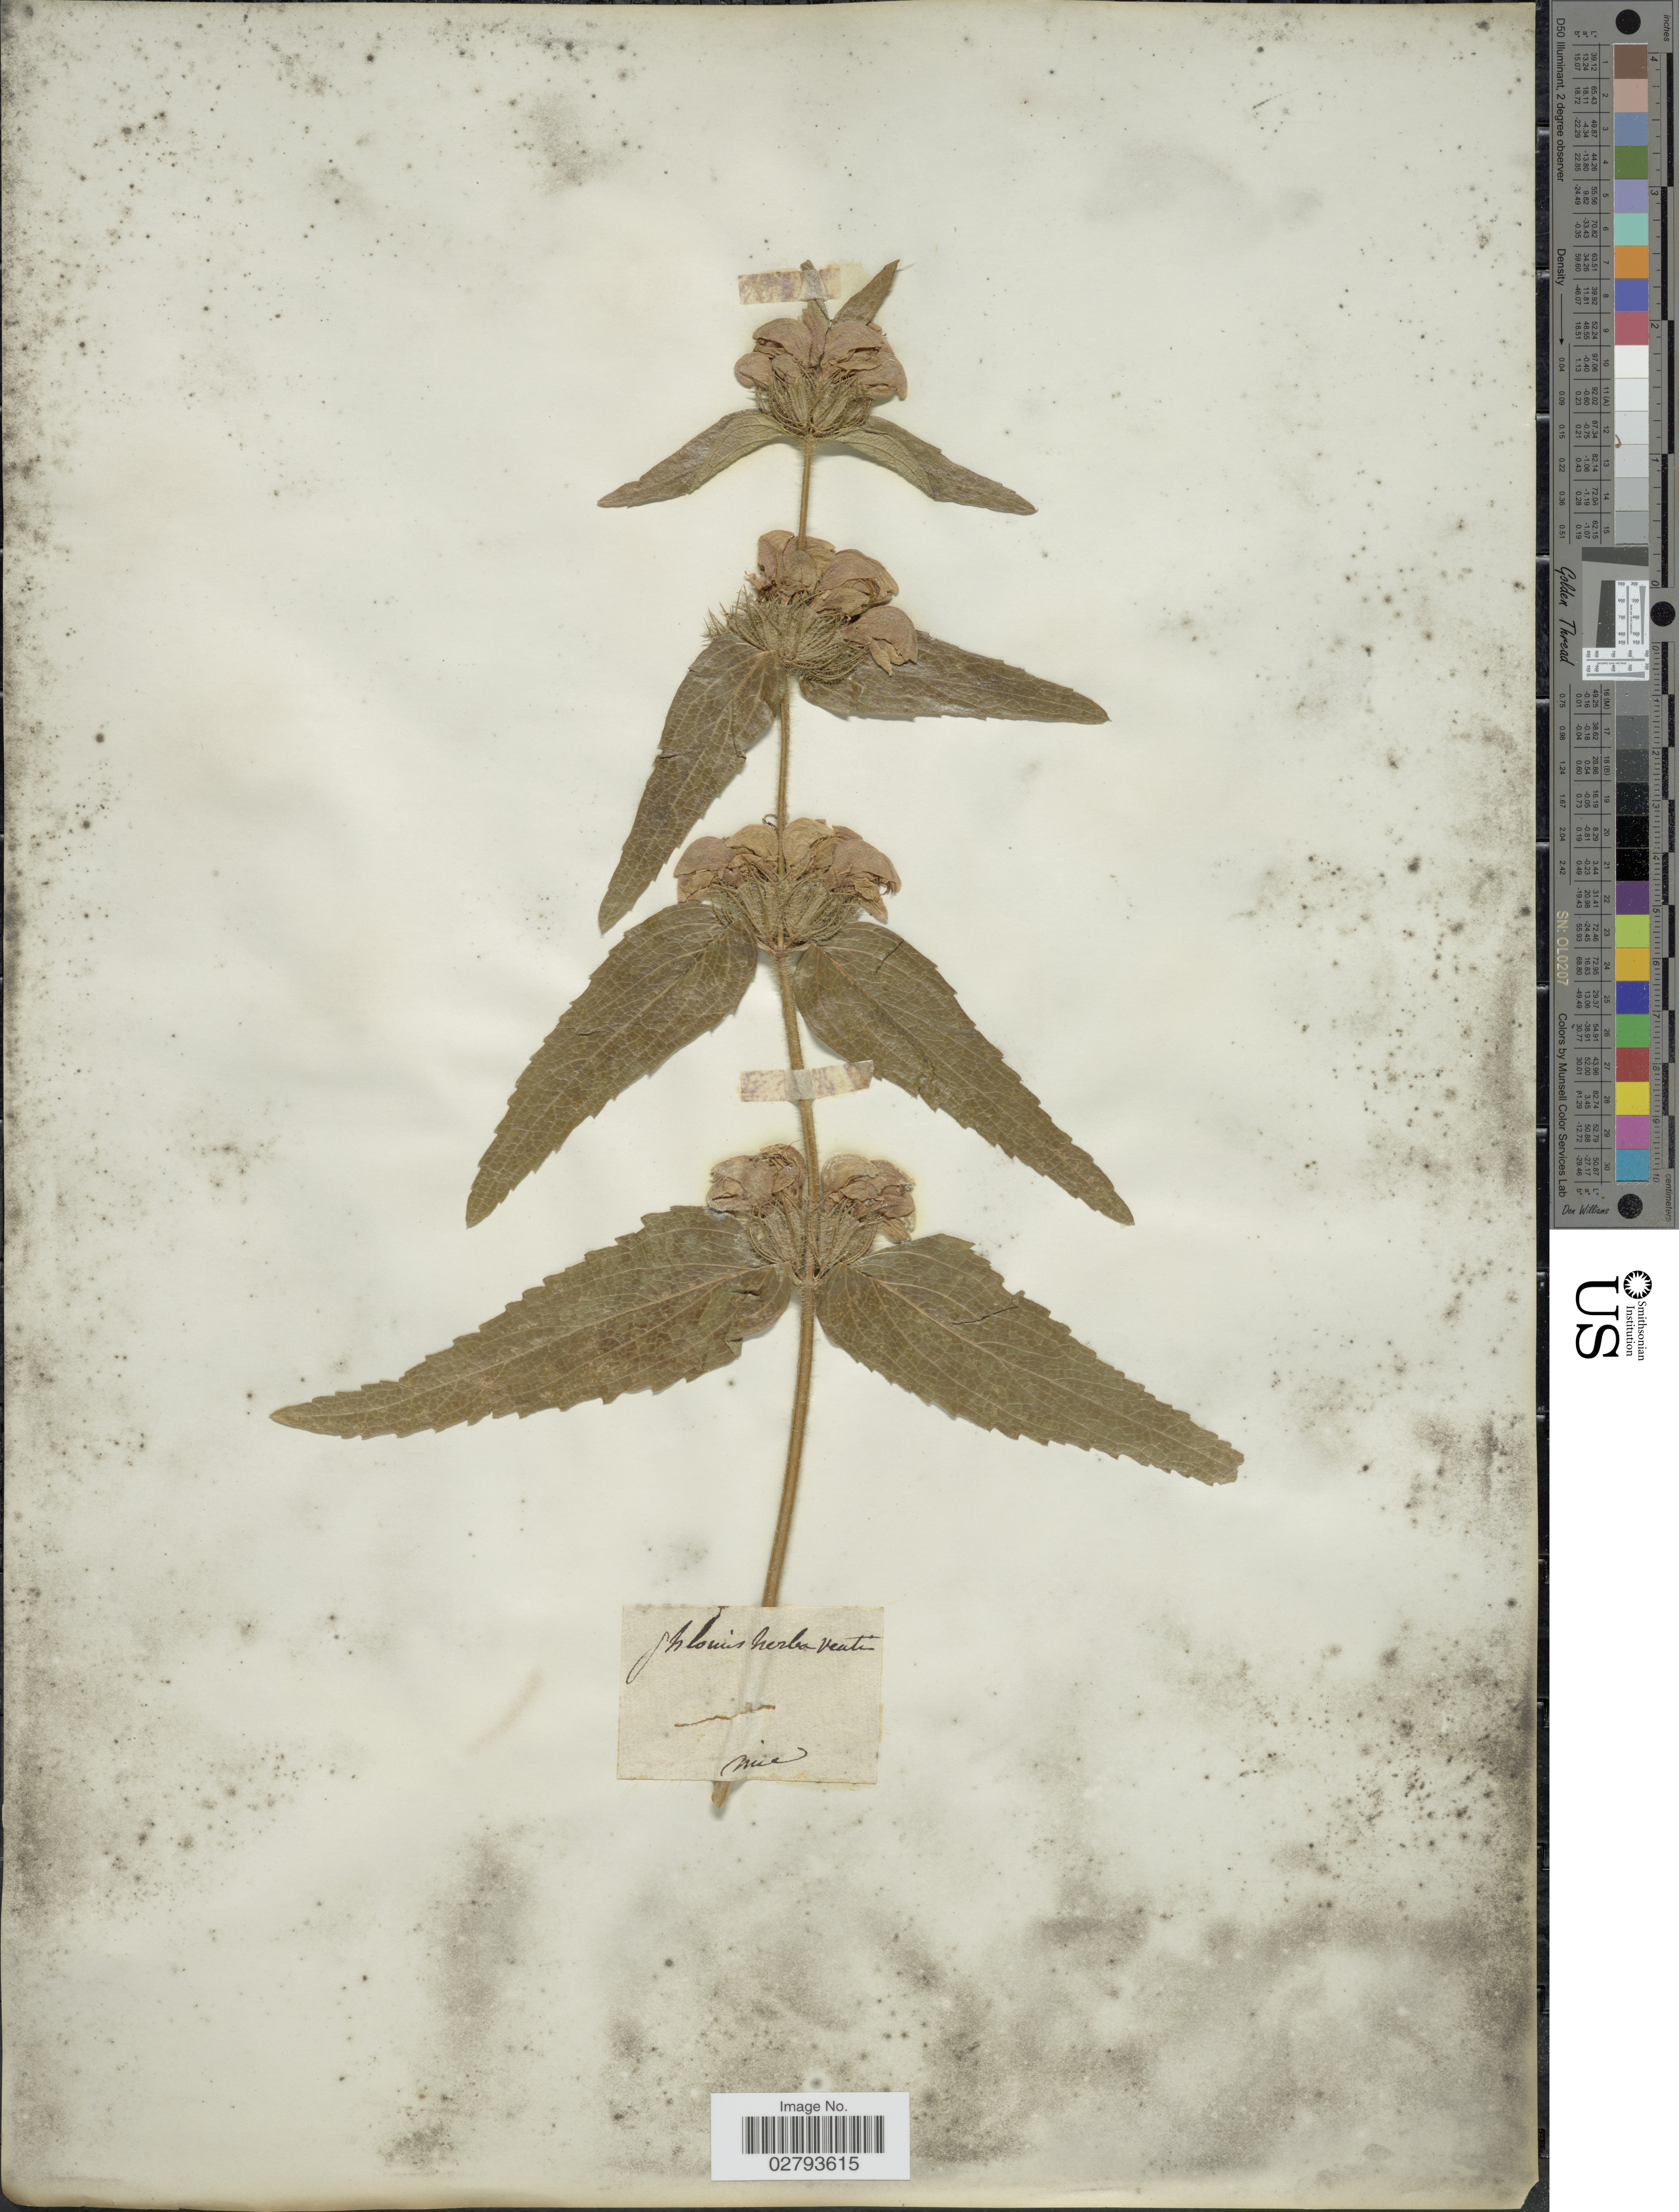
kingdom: Plantae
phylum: Tracheophyta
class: Magnoliopsida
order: Lamiales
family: Lamiaceae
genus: Phlomis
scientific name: Phlomis herba-venti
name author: L.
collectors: J. Louis